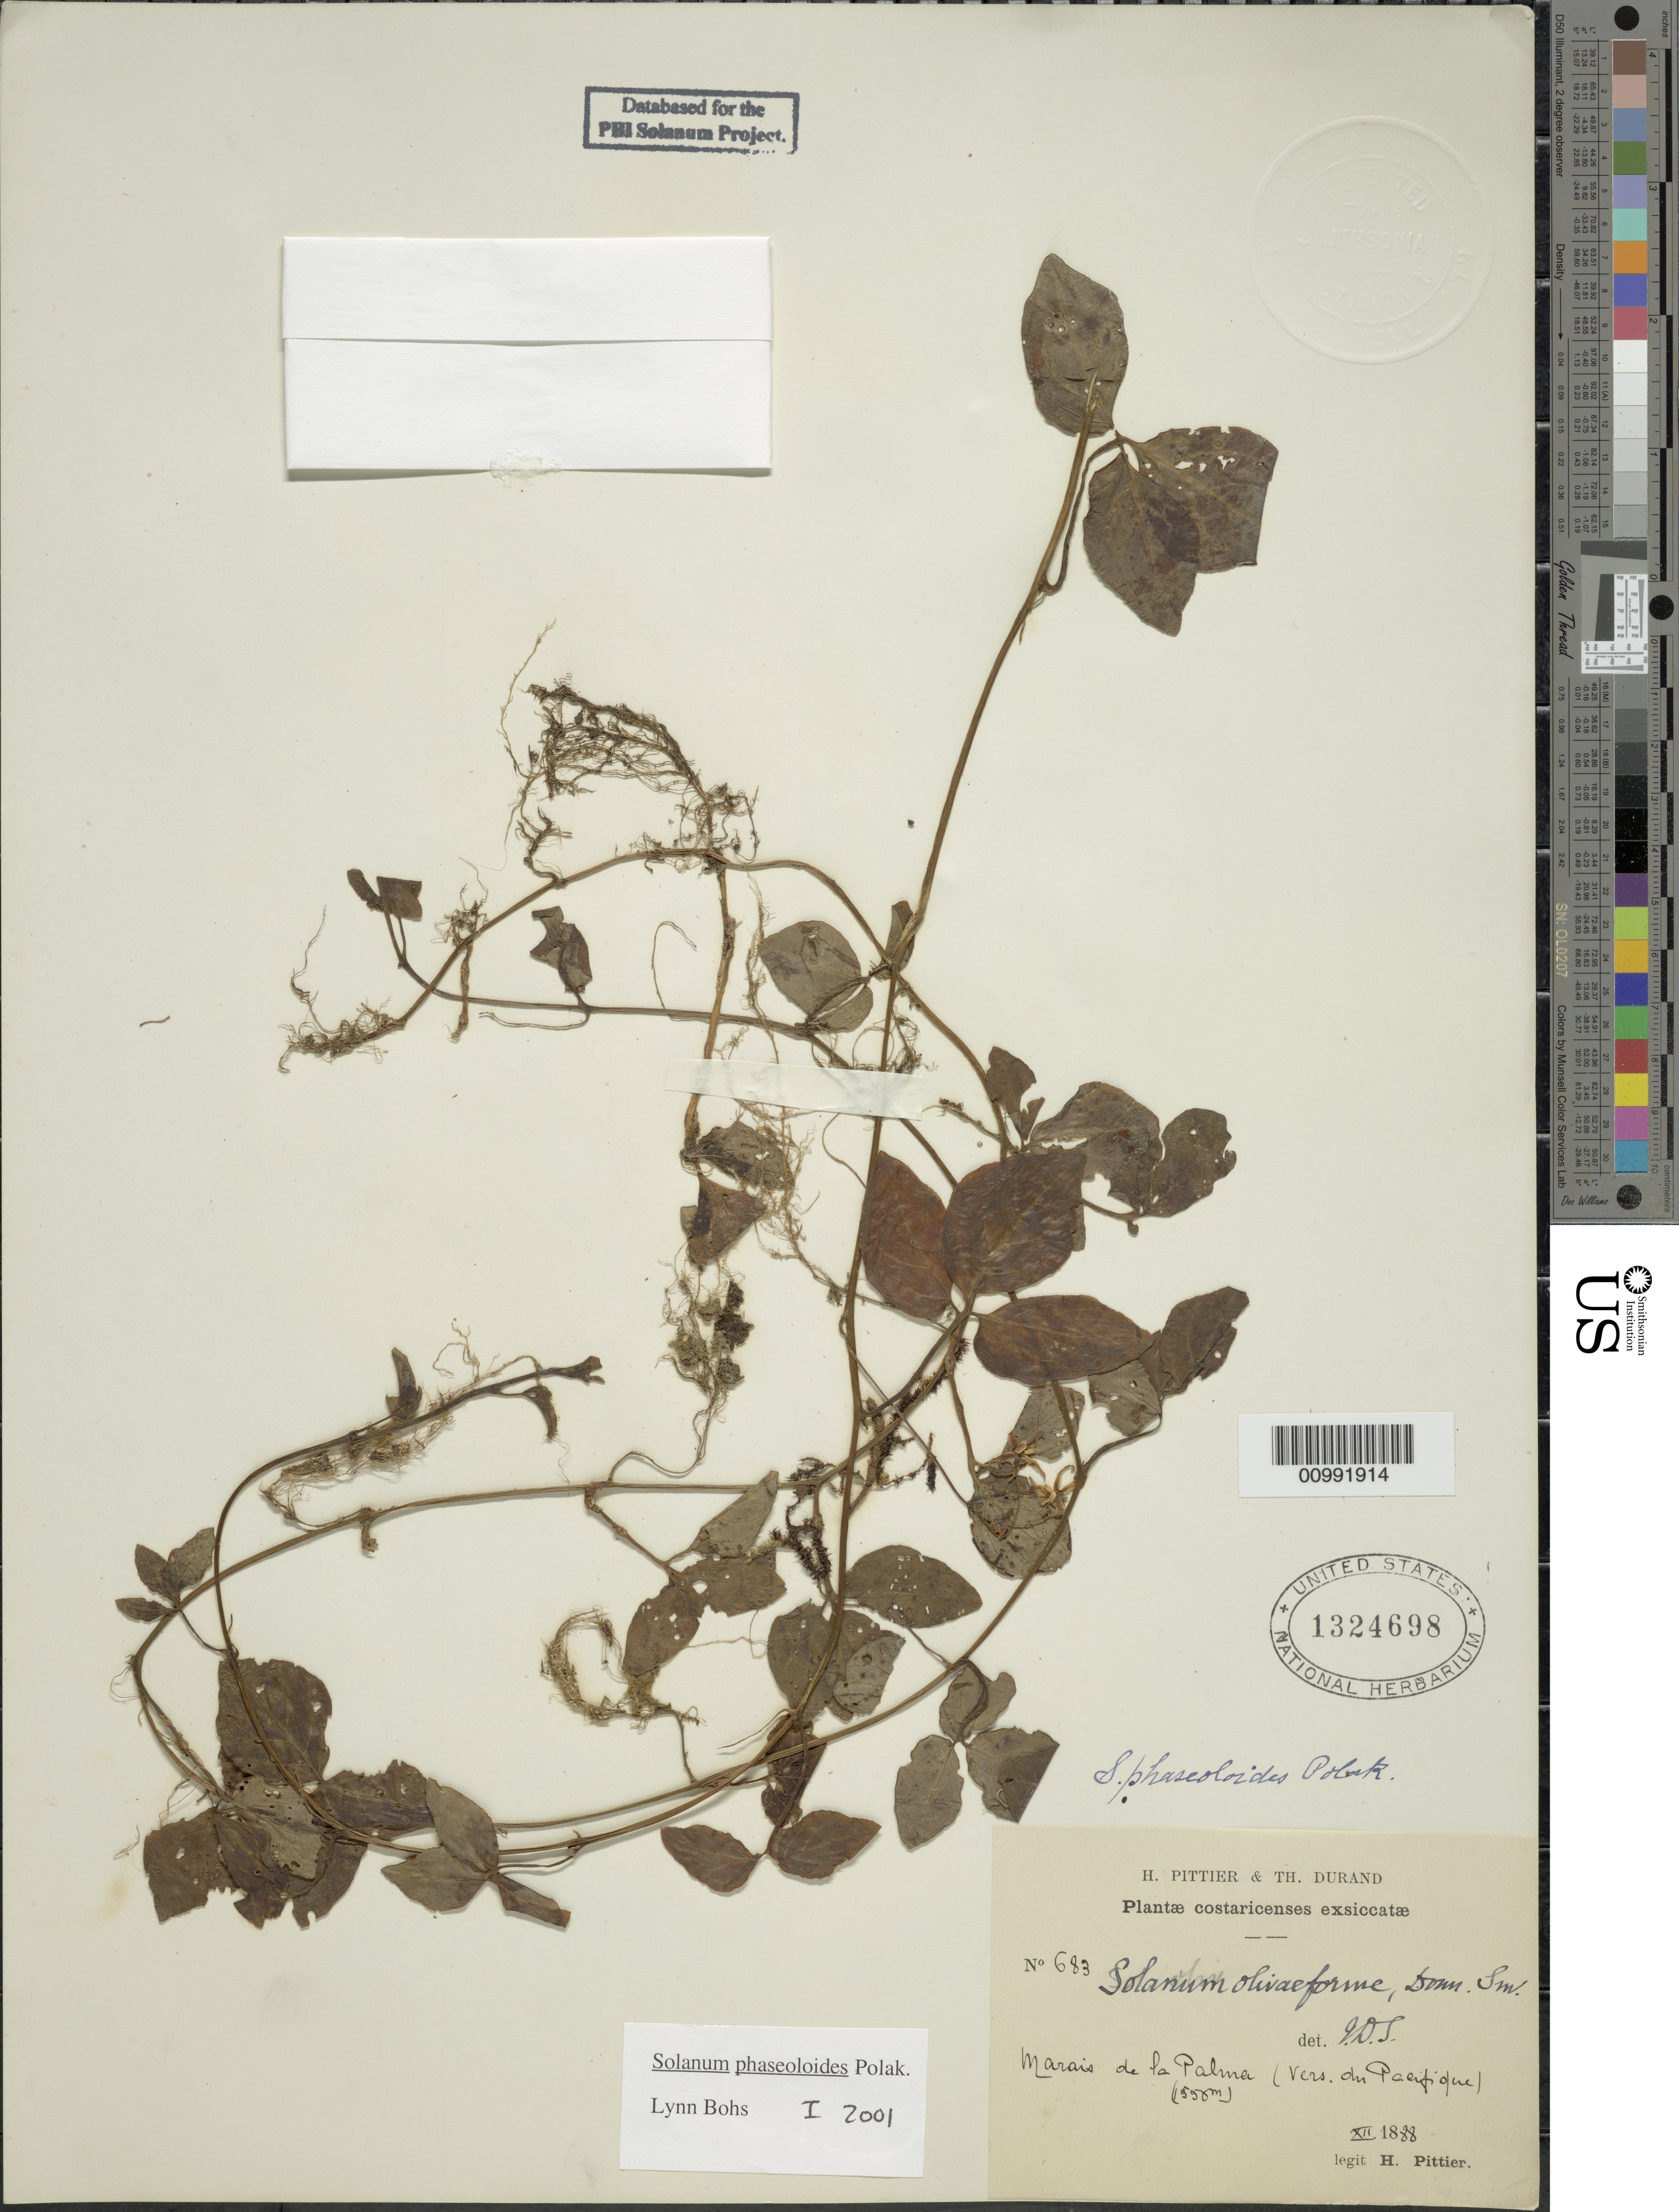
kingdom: Plantae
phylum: Tracheophyta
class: Magnoliopsida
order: Solanales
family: Solanaceae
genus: Solanum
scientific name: Solanum phaseoloides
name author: Pol.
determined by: Tepe, E. J., (UT)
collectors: H. F. Pittier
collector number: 683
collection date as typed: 18 Dec 1888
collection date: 1888-12-18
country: Costa Rica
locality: Marais à la Palma, vers. du Pacifique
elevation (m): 1550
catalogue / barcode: US 1324698